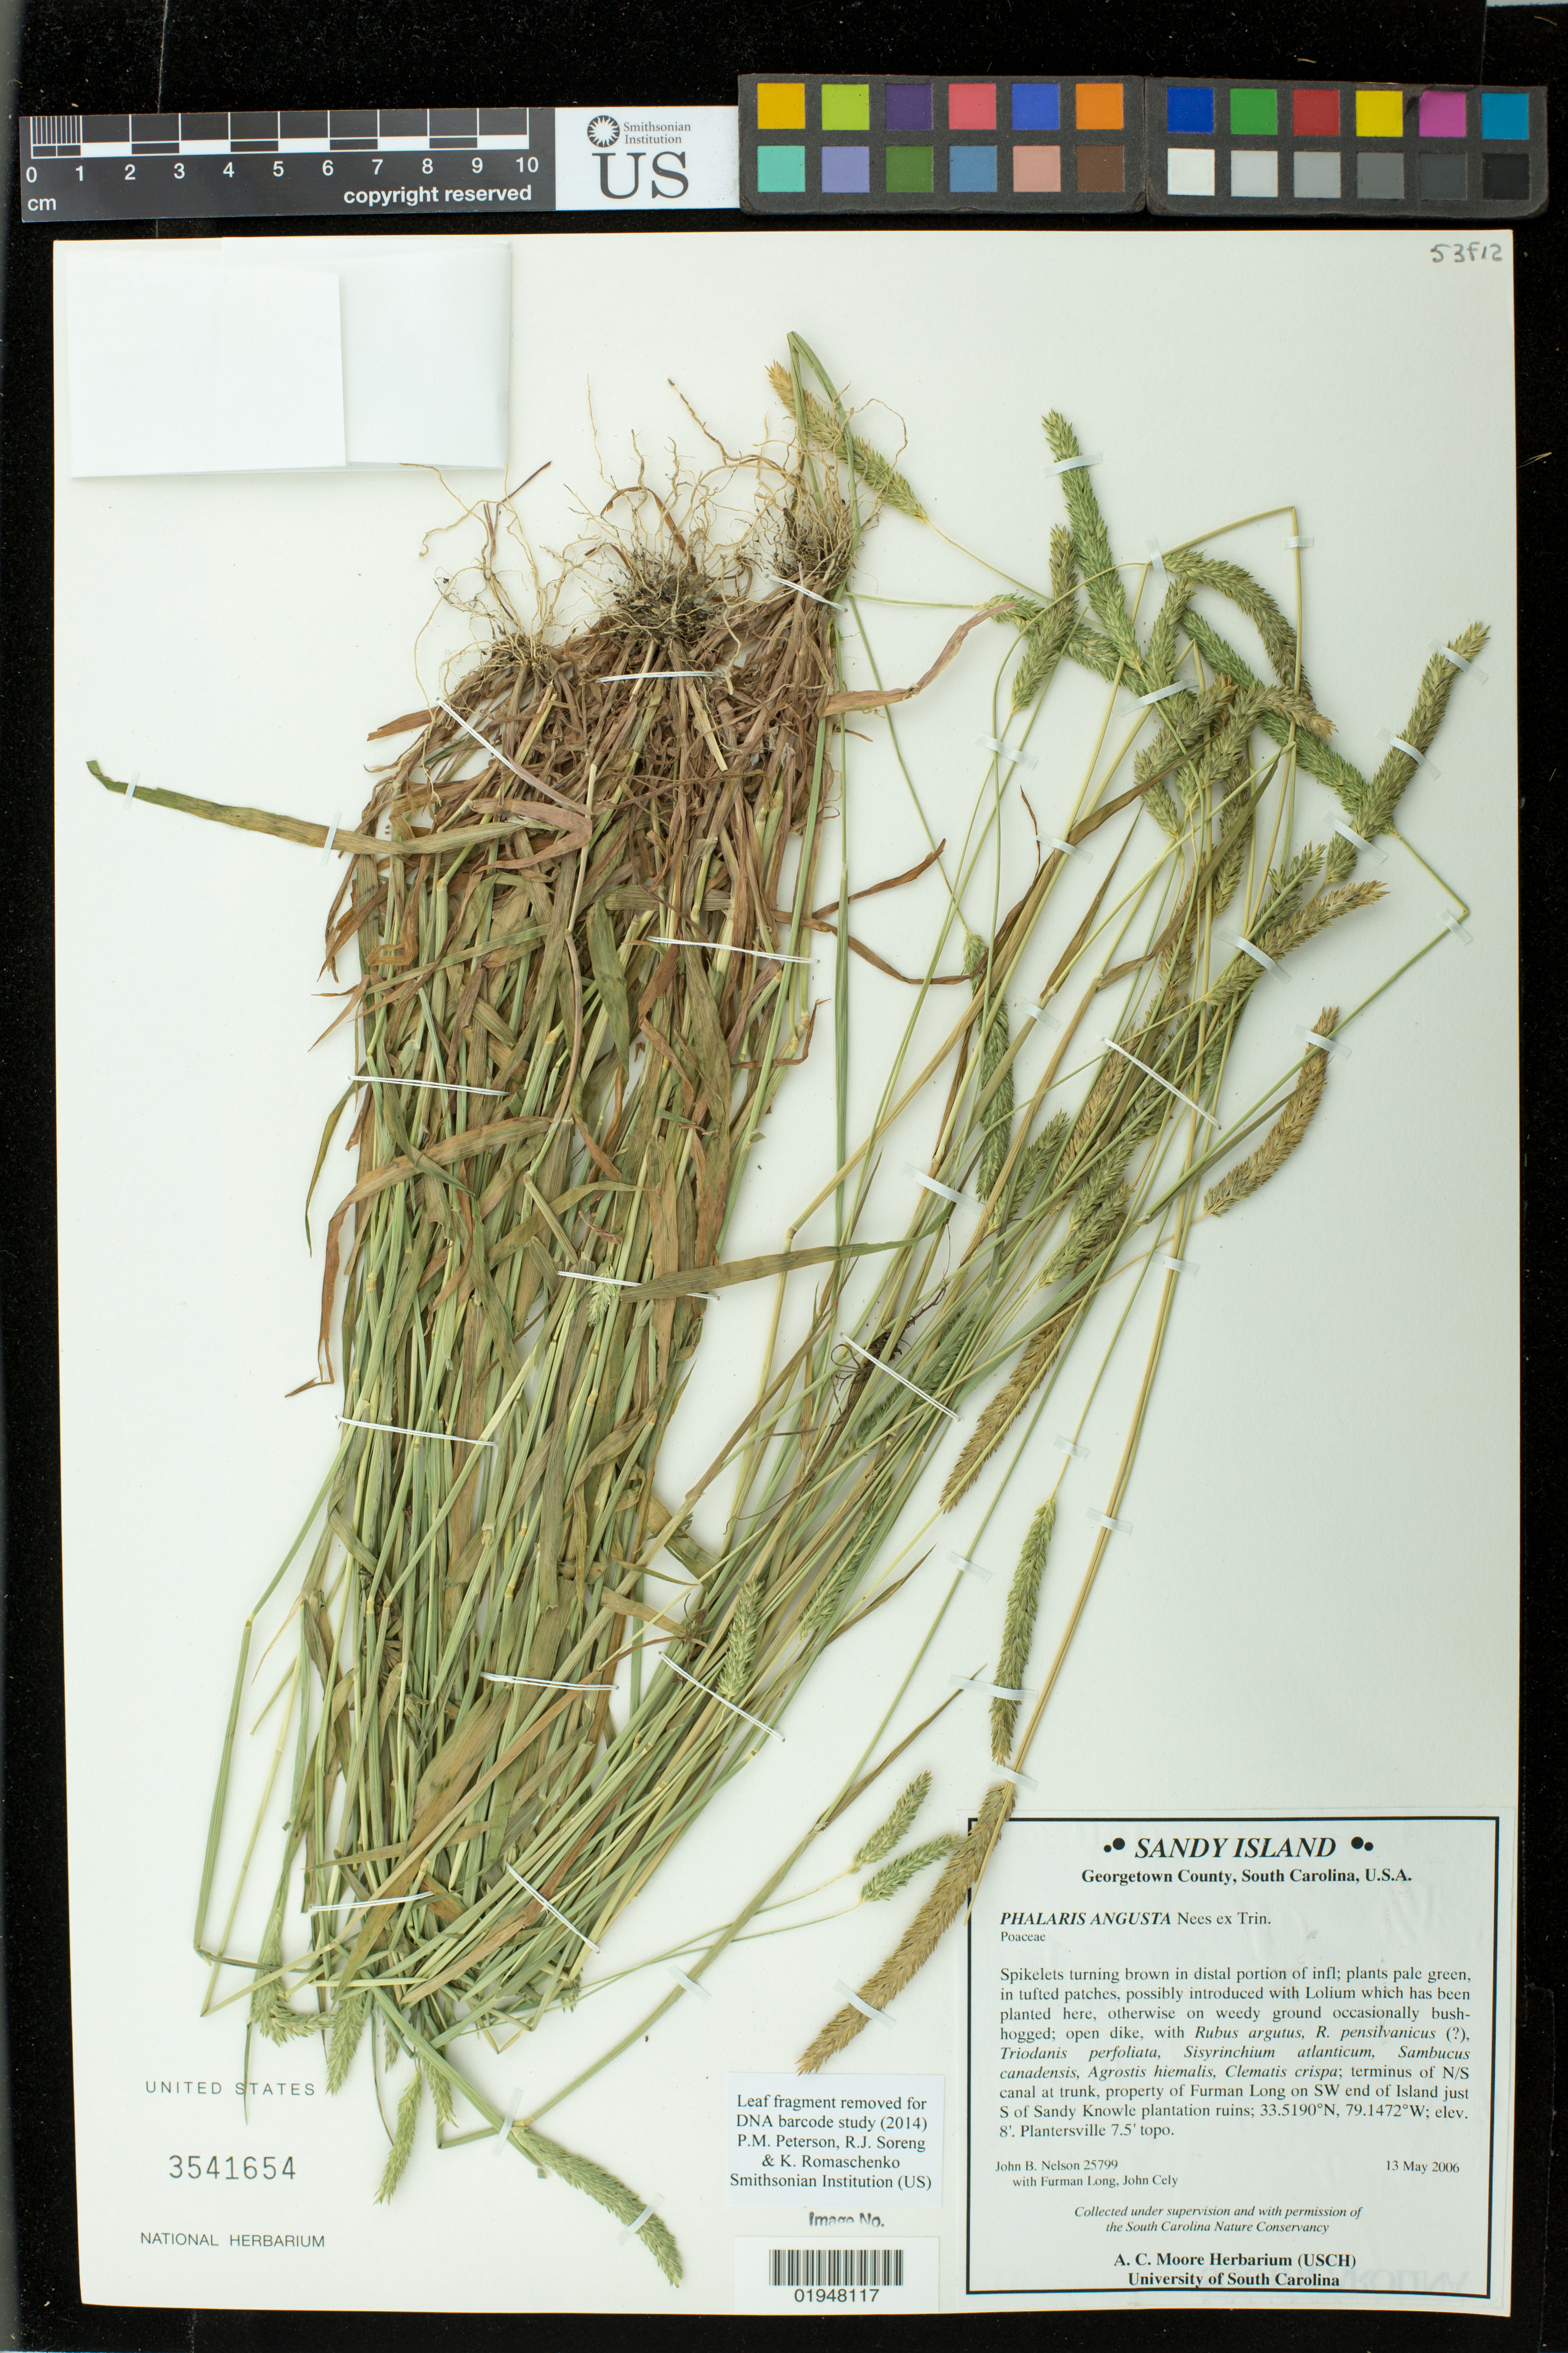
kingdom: Plantae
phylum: Tracheophyta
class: Liliopsida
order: Poales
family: Poaceae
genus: Phalaris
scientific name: Phalaris angusta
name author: Nees ex Trin.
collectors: J. Nelson, F. Long & J. Cely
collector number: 25799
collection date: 2006-05-13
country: United States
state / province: South Carolina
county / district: Georgetown County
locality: Sandy Island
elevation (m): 2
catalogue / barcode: US 3541654